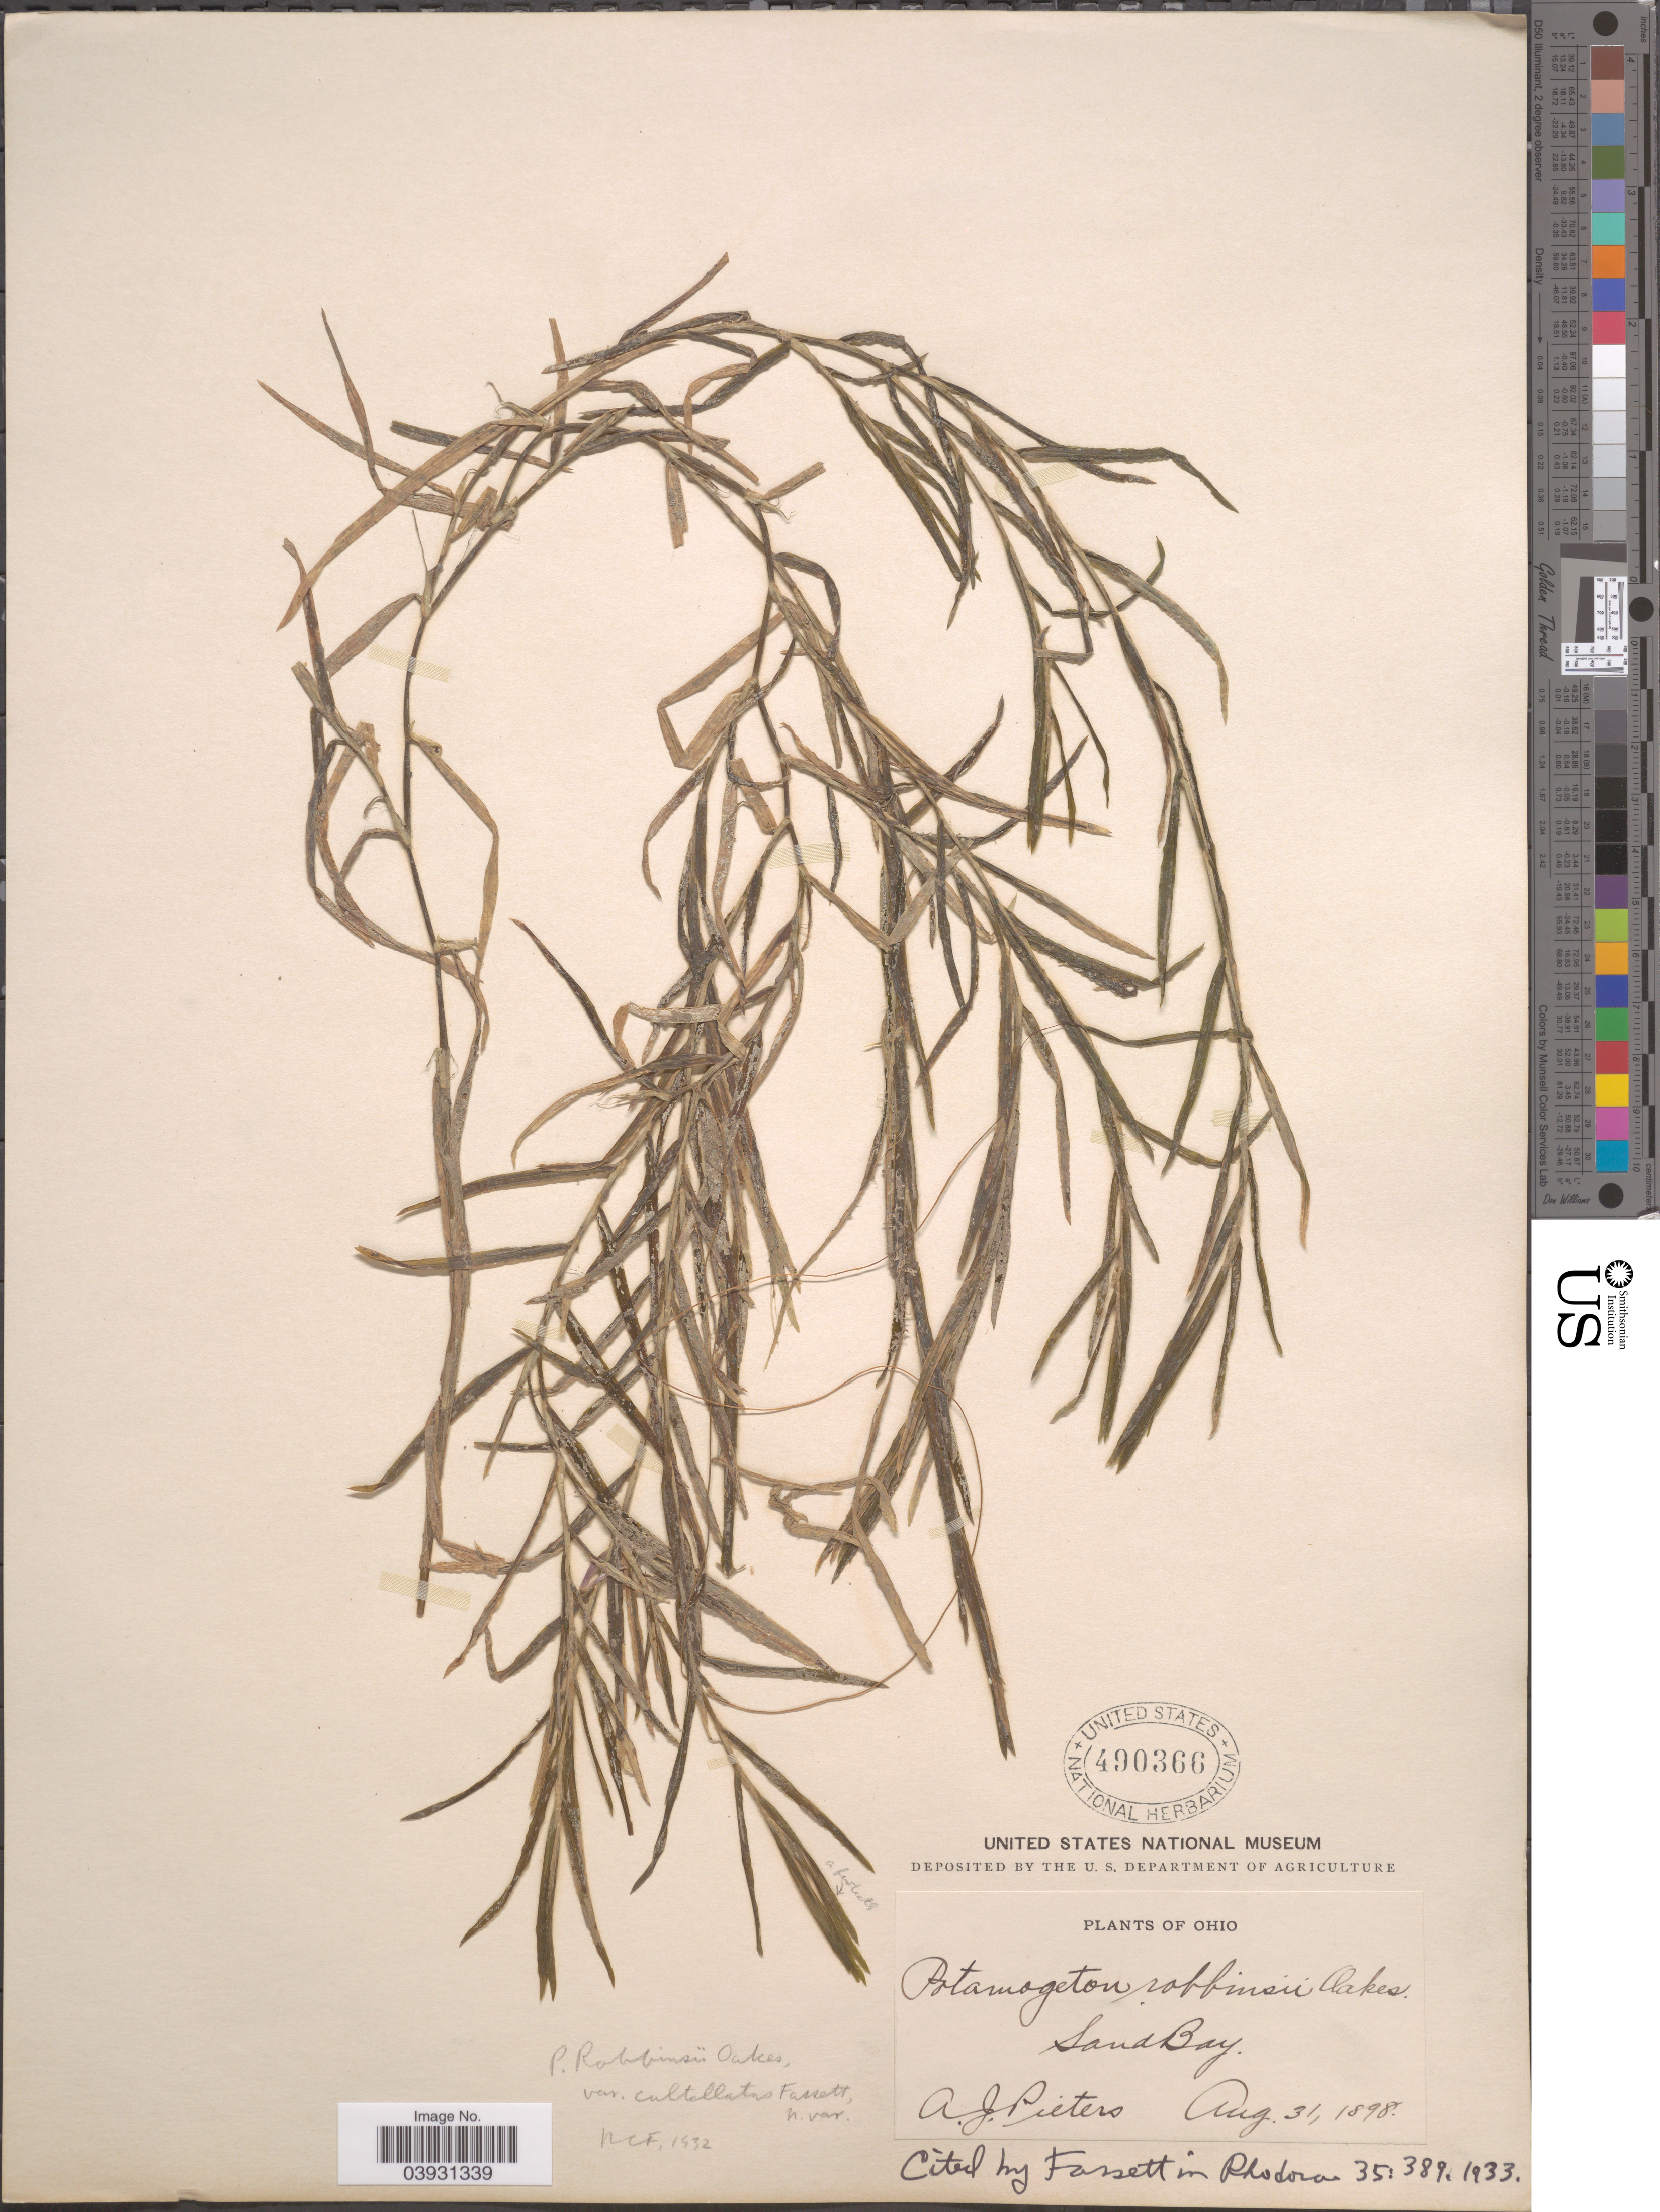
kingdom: Plantae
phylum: Tracheophyta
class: Liliopsida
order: Alismatales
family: Potamogetonaceae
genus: Potamogeton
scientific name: Potamogeton robbinsii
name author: Oakes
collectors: A. Pieters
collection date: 1898-08-31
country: United States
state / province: Ohio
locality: Sand Bay.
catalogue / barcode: US 490366